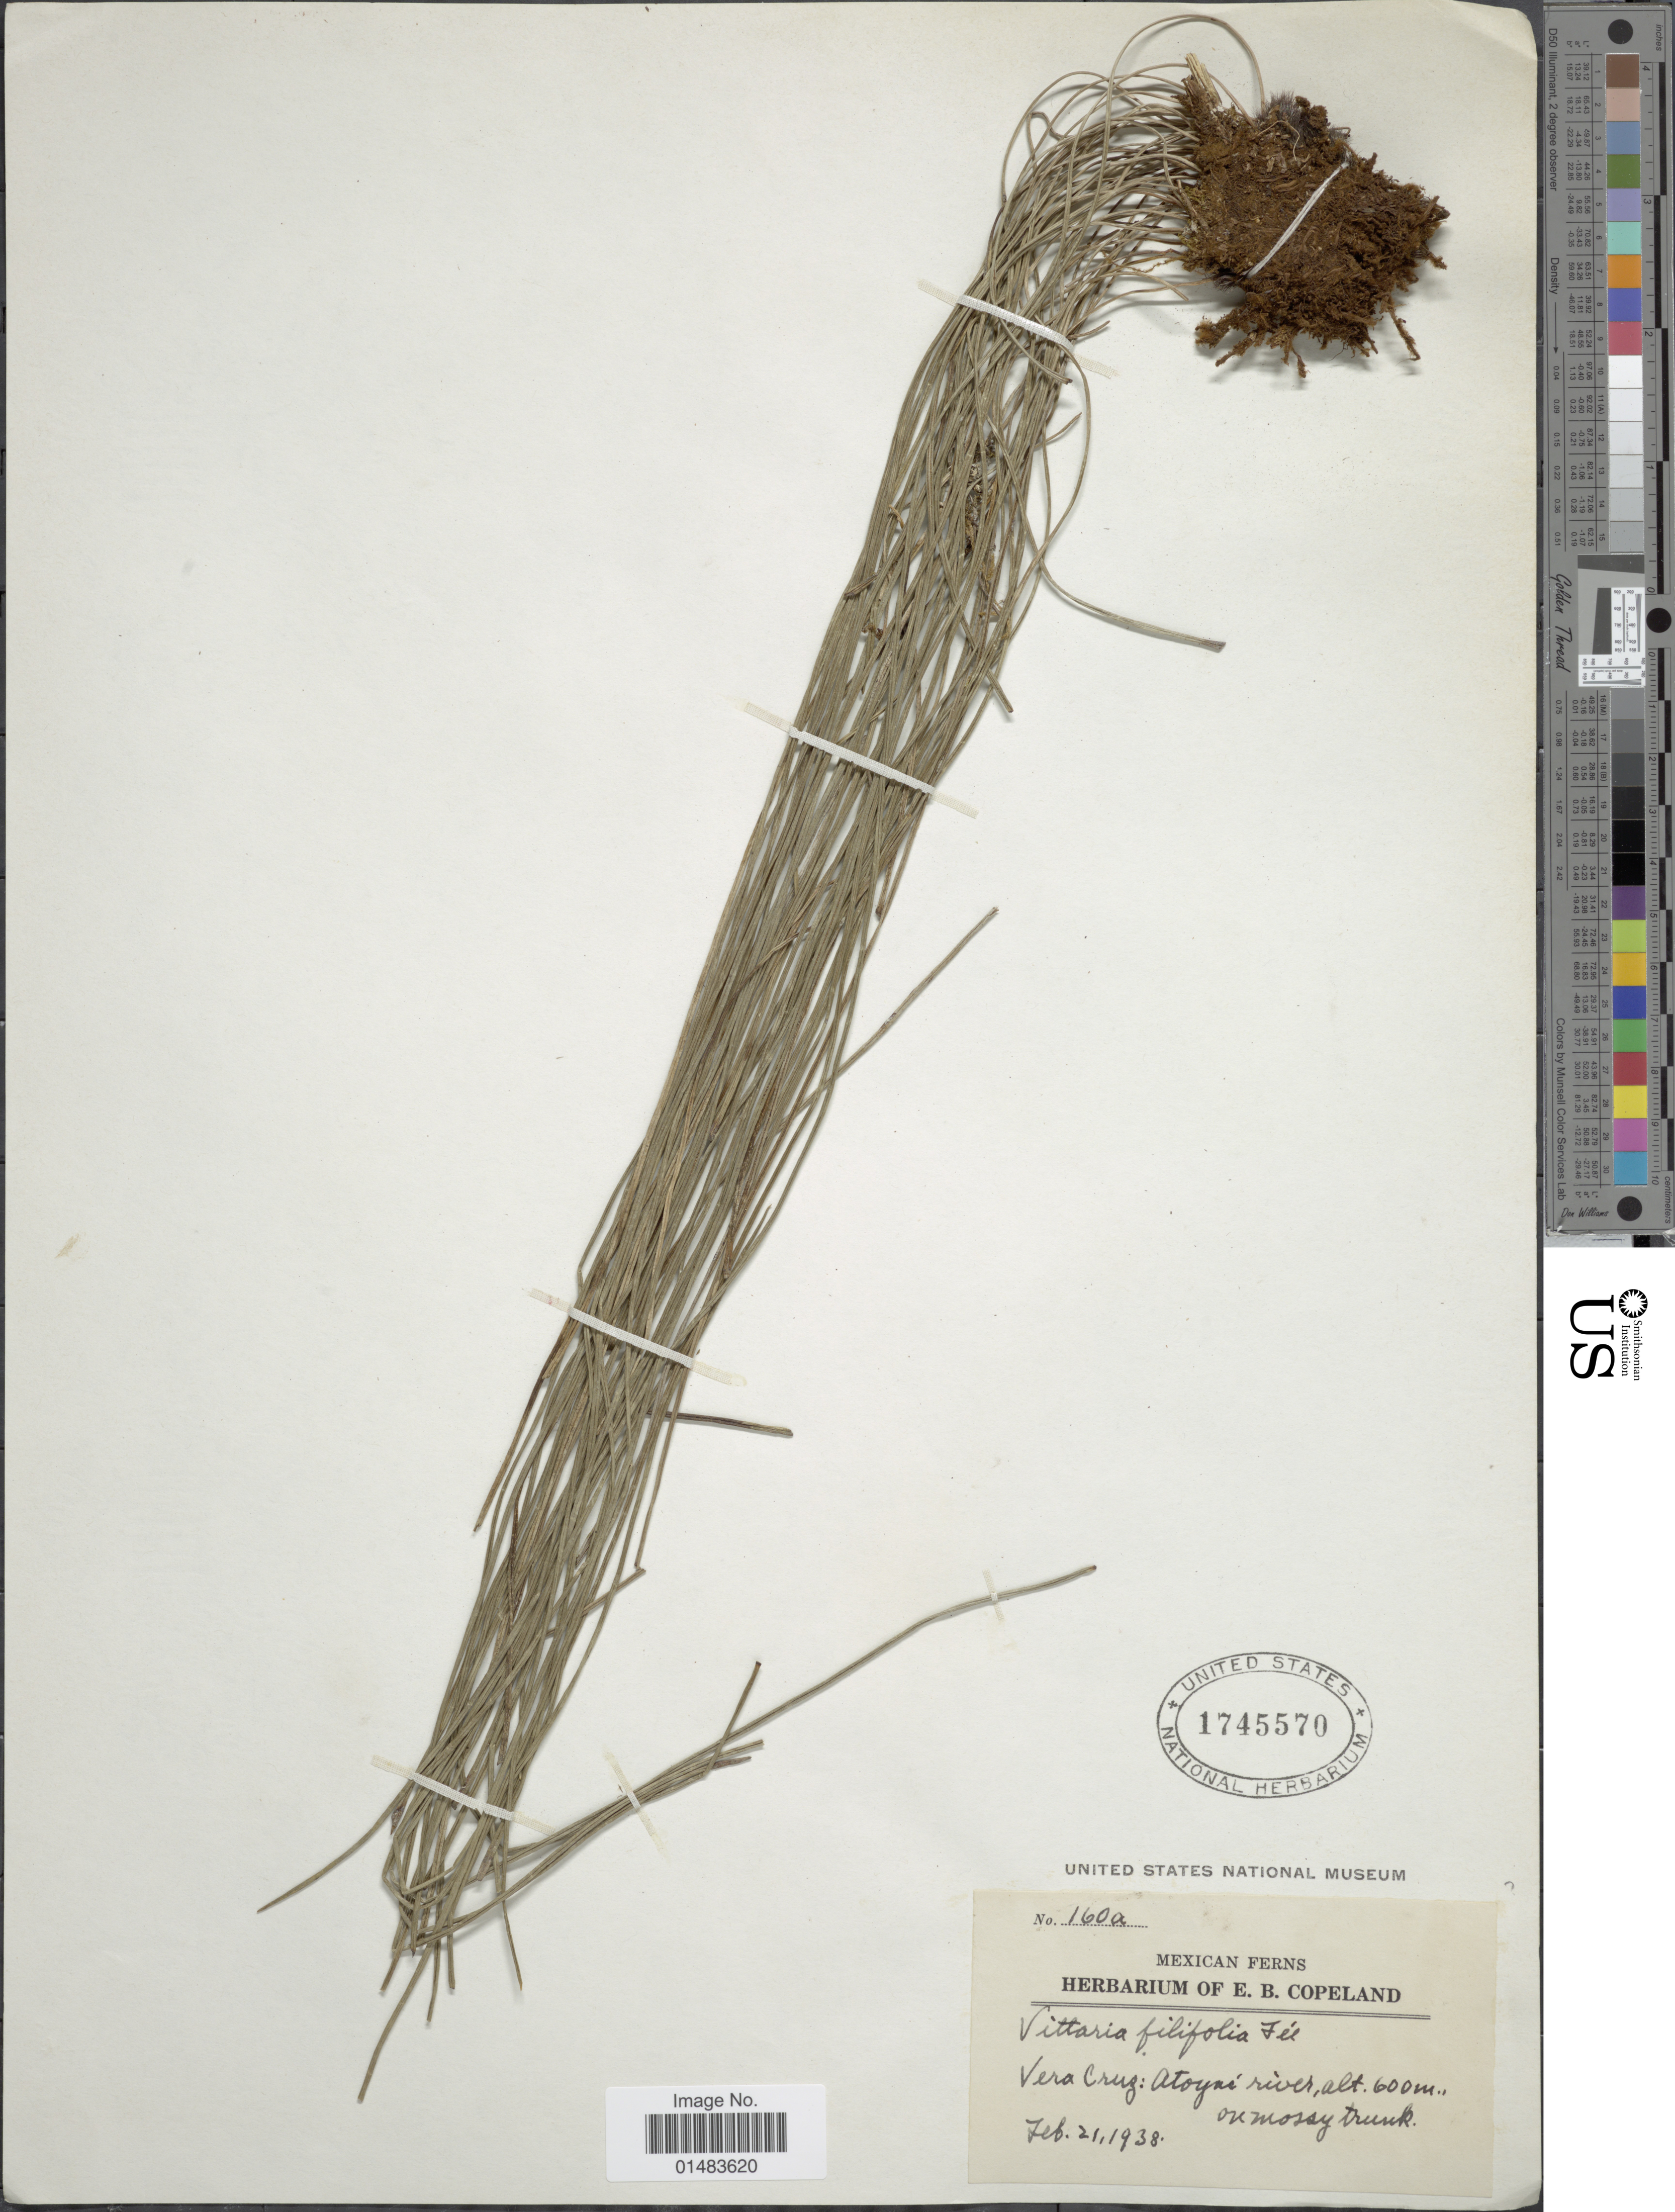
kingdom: Plantae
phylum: Tracheophyta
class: Polypodiopsida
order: Polypodiales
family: Pteridaceae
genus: Vittaria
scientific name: Vittaria graminifolia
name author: Kaulf.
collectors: ex herb. E. B. Copeland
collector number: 160a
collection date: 1938-02-21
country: Mexico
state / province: Veracruz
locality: Atoya river, on mossy trunk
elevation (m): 600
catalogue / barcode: US 1745570